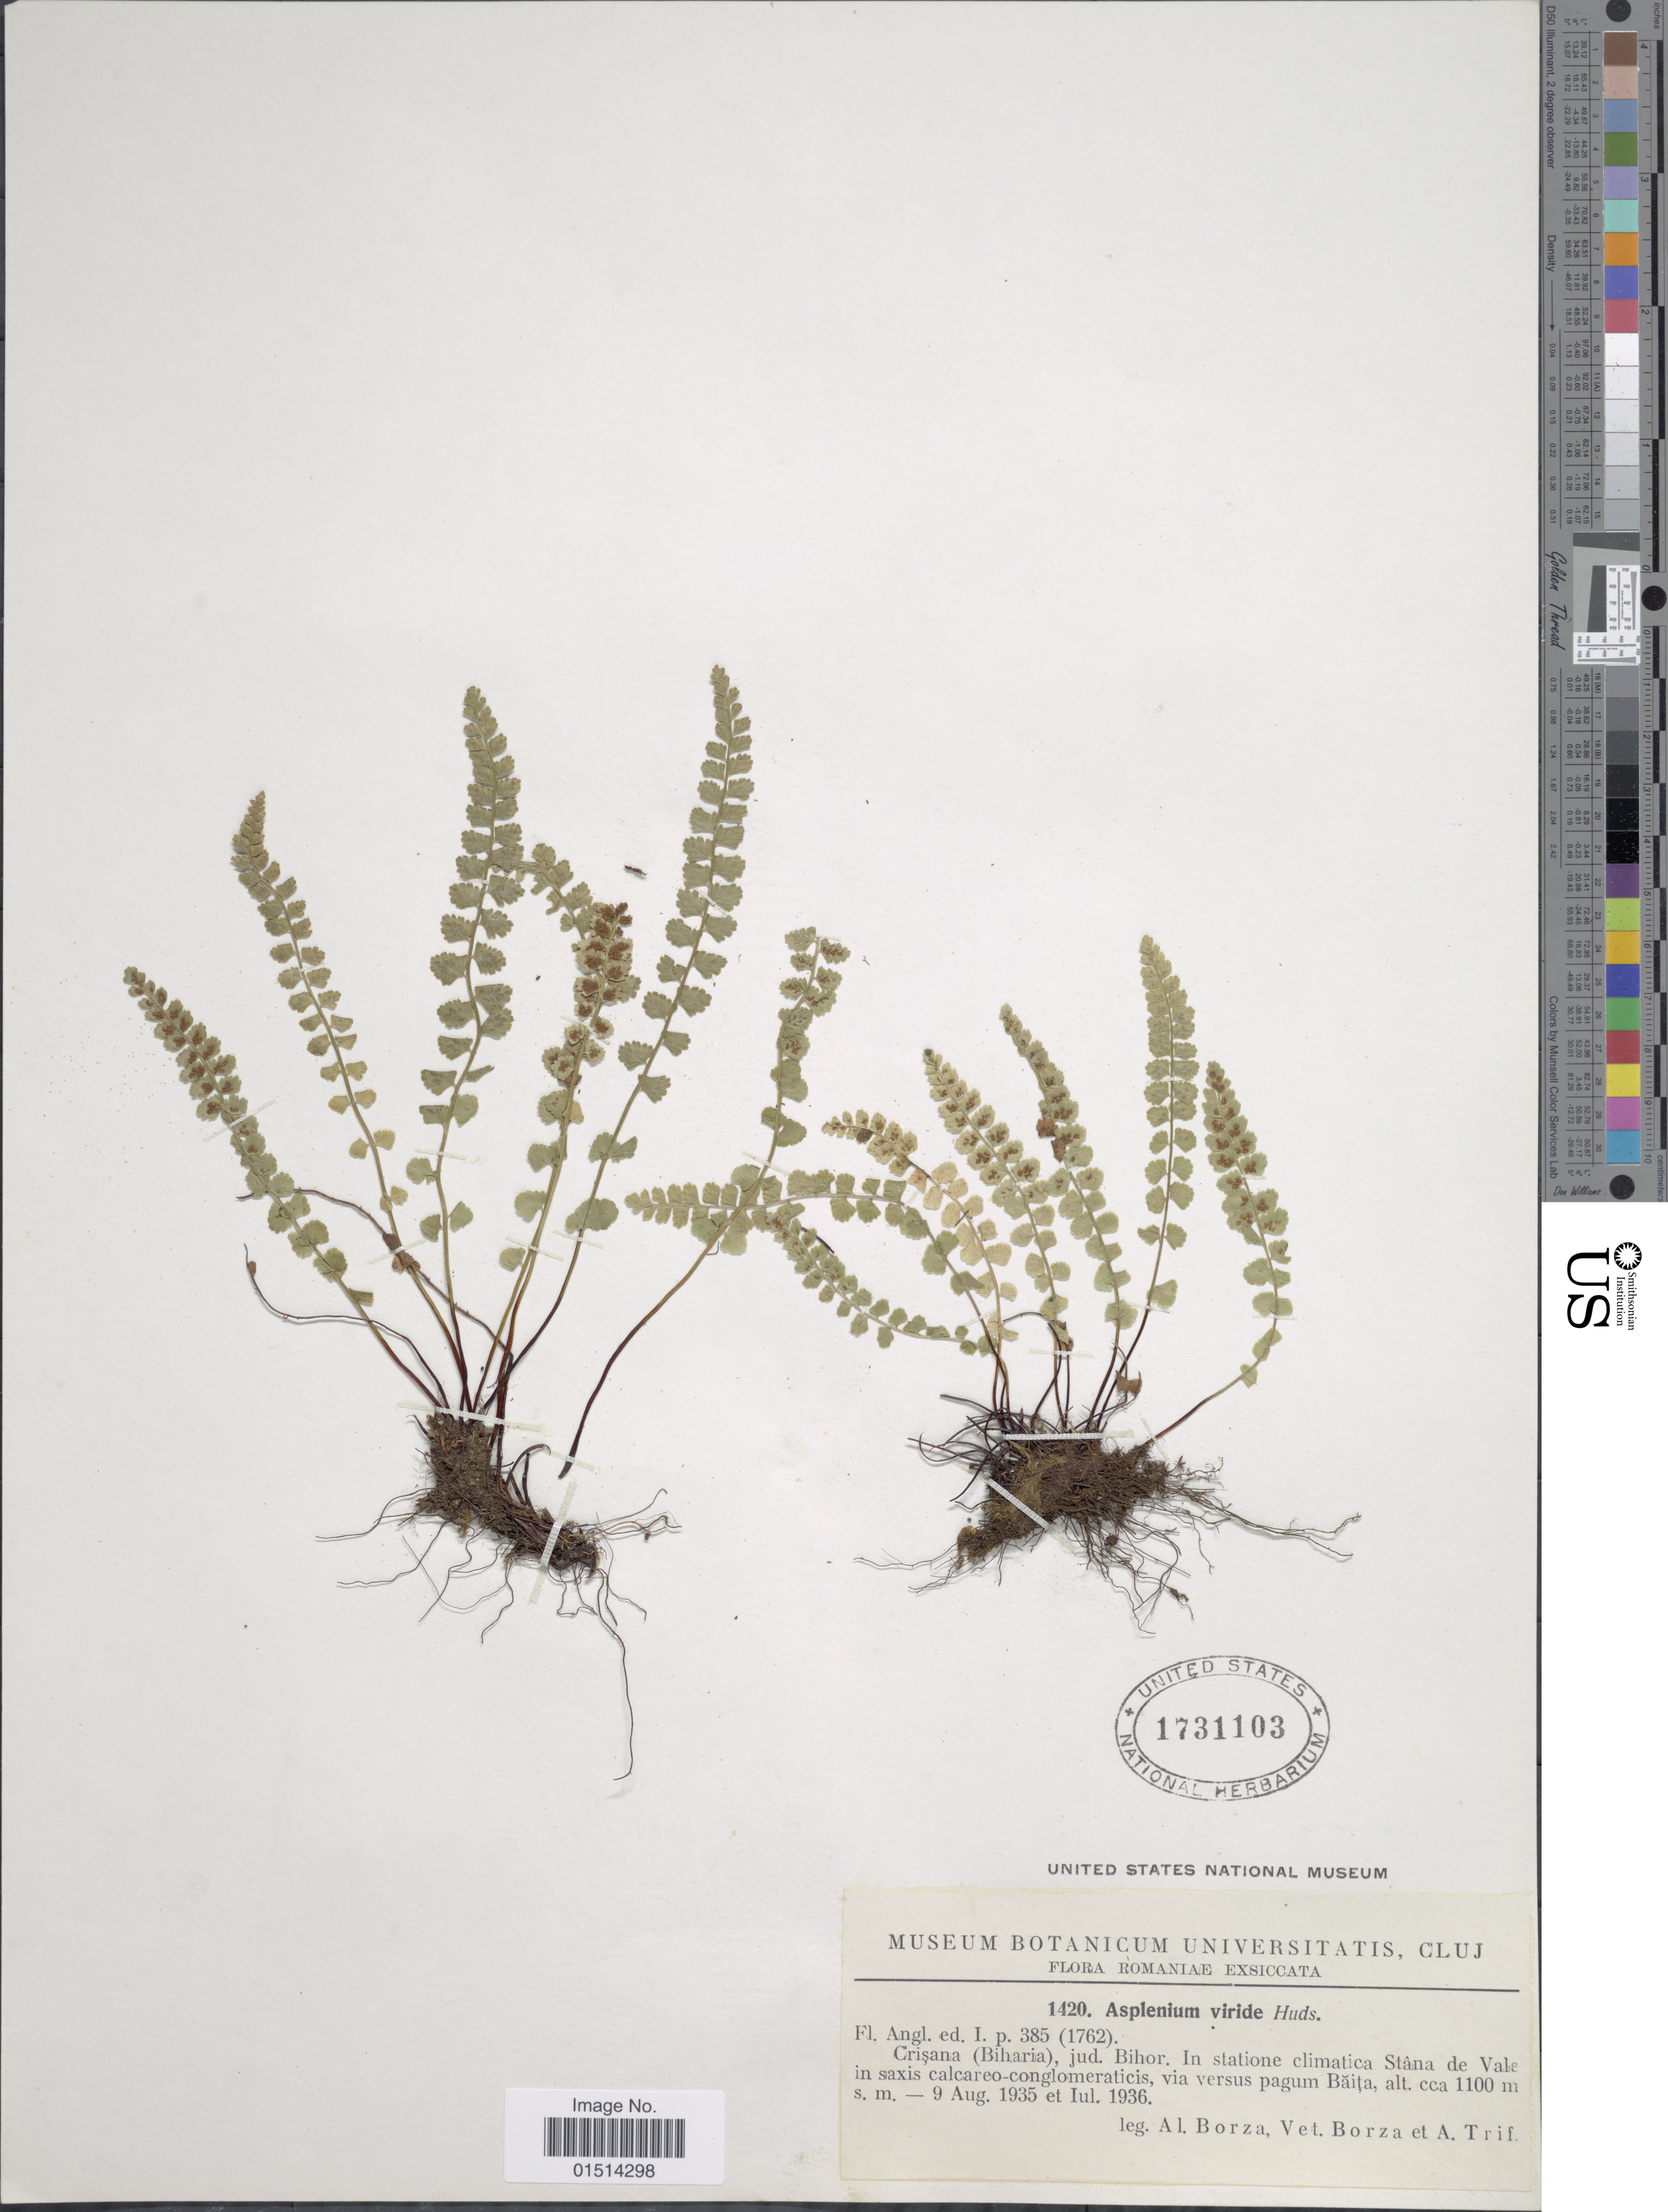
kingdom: Plantae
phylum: Tracheophyta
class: Polypodiopsida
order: Polypodiales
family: Aspleniaceae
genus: Asplenium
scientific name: Asplenium viride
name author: Huds.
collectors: A. Borza, V. Borza & A. Trif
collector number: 1420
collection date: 1935-08-09/1936-07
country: Romania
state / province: Bihor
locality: Romaniae Exsiccata, Crisana (Biharia), jud. Bihor. In statione climatica Stana de Vale in saxis calcareo-conglomeraticis, via versus pagum Baita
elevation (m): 1100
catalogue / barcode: US 1731103